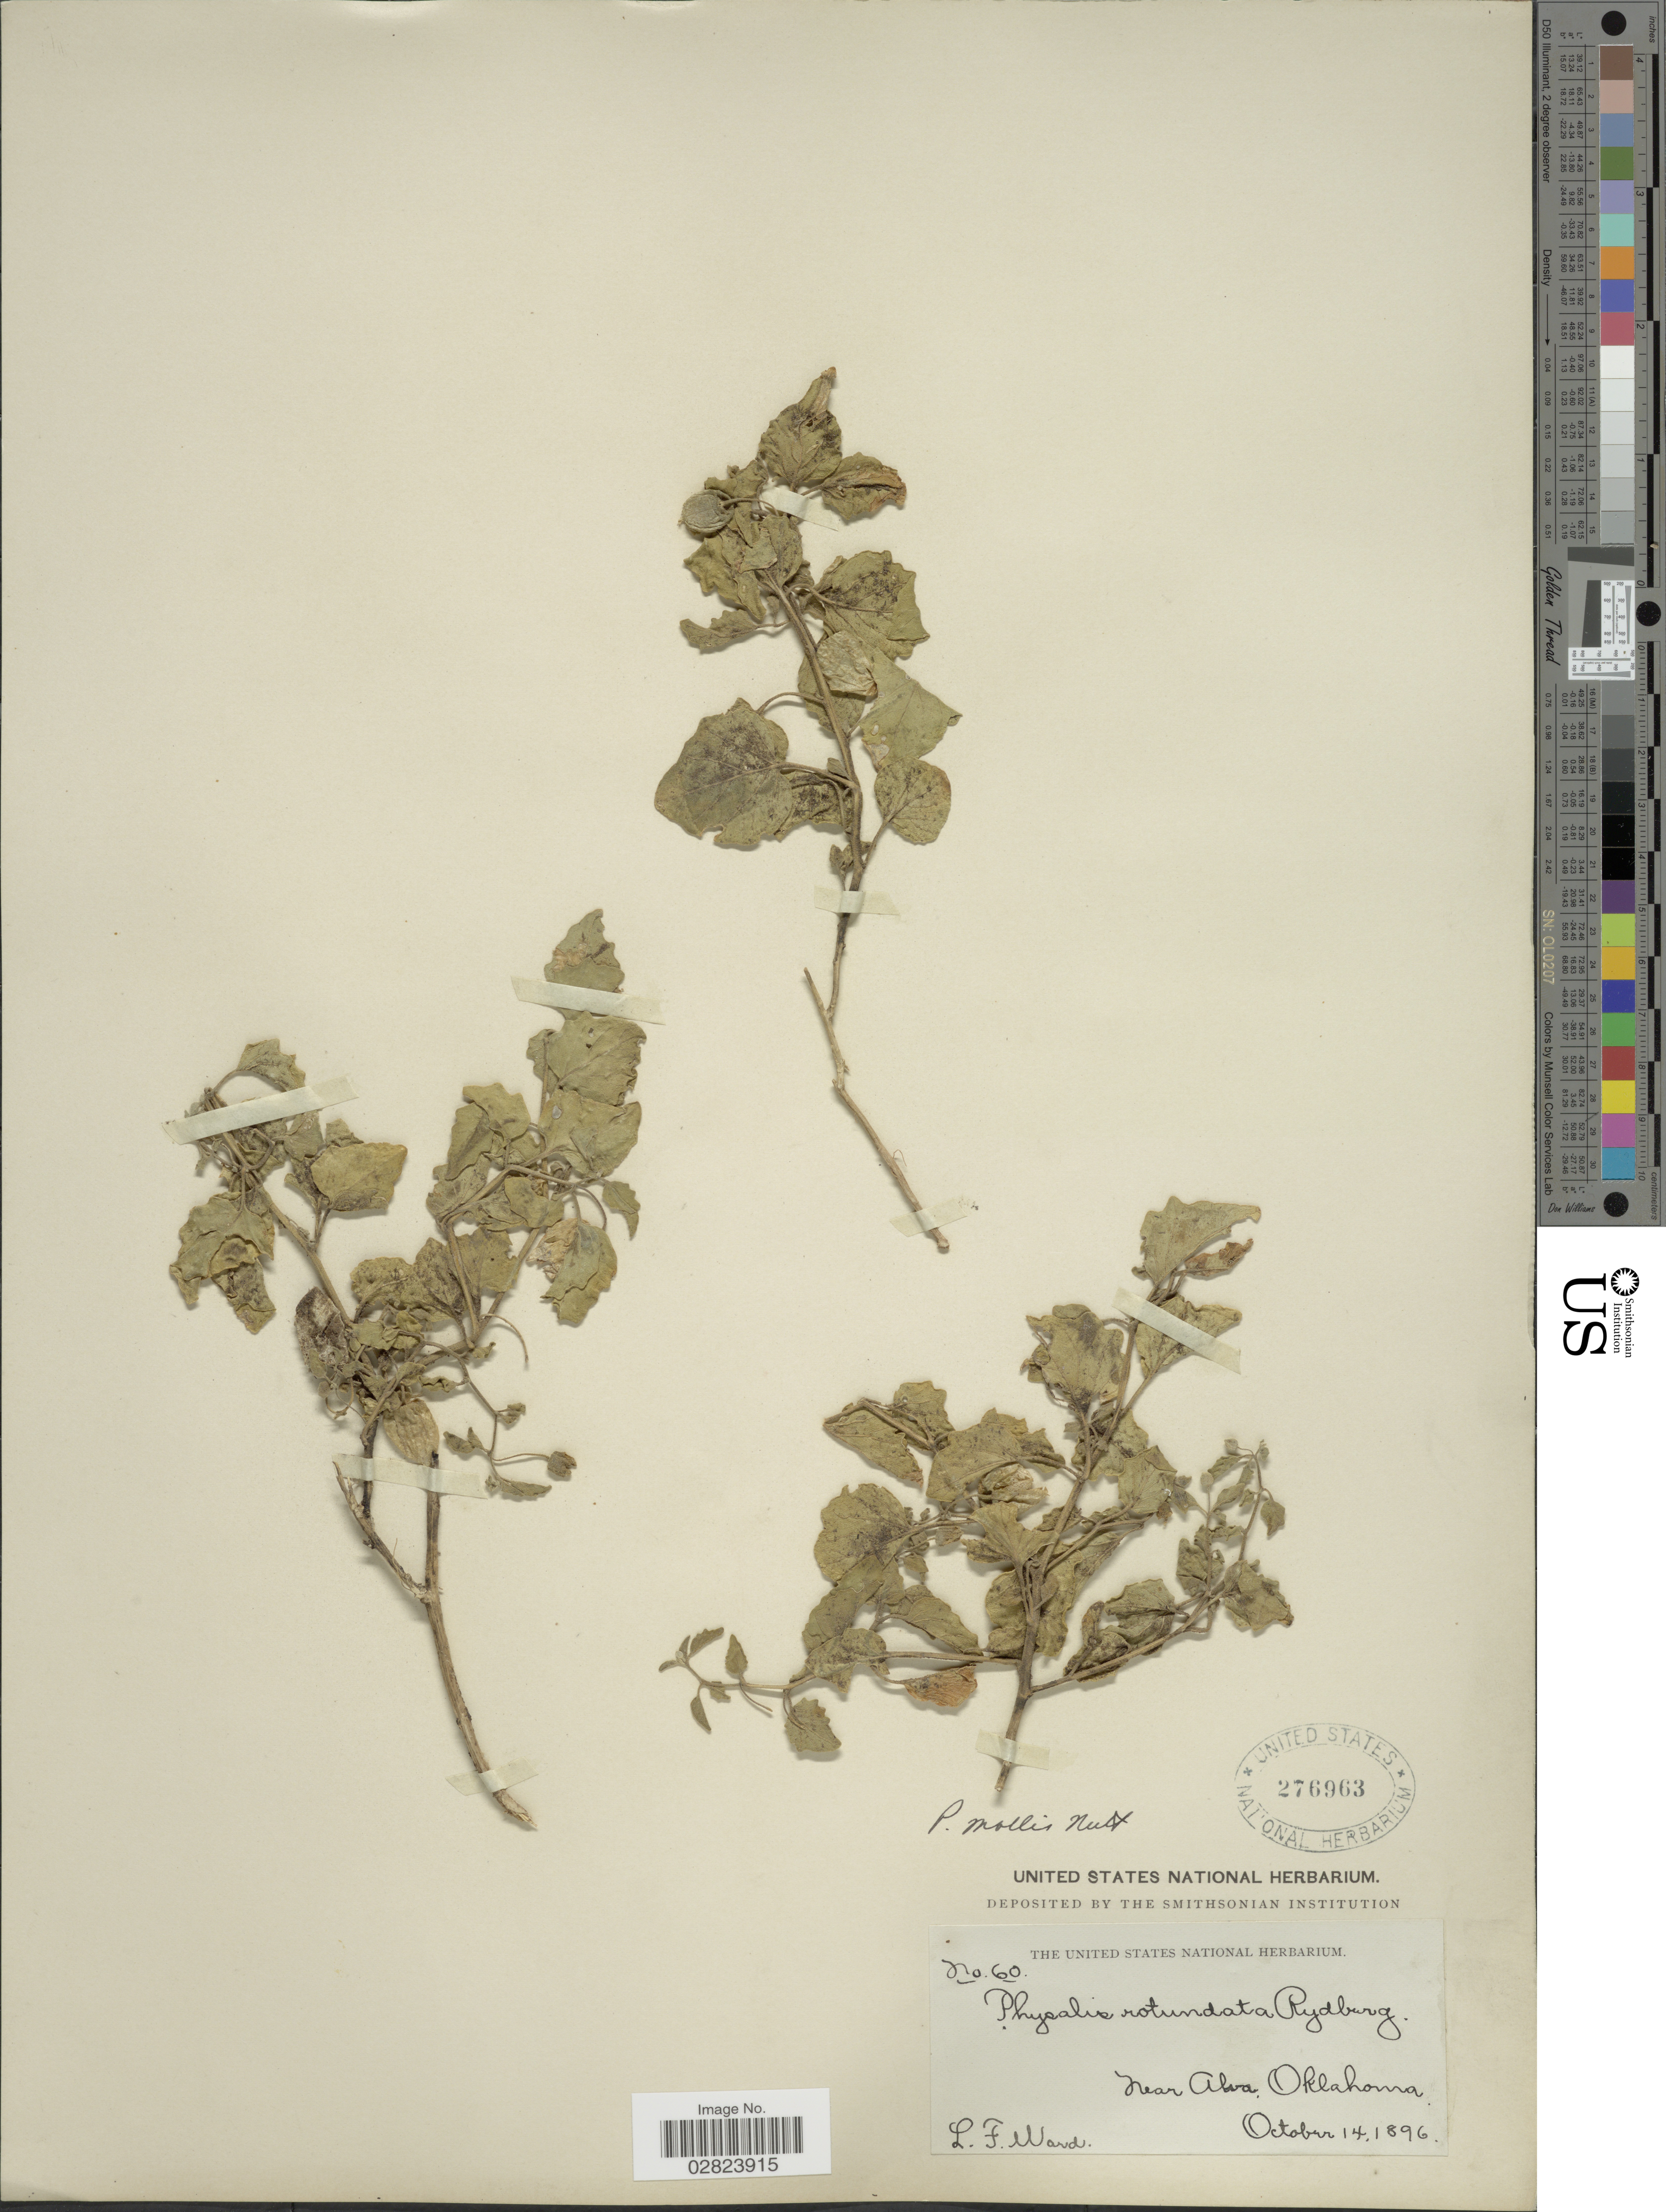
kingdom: Plantae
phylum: Tracheophyta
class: Magnoliopsida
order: Solanales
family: Solanaceae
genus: Physalis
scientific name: Physalis mollis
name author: Nutt.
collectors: L. Ward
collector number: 60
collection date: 1896-10-14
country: United States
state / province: Oklahoma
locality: Near Alva.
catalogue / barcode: US 276963